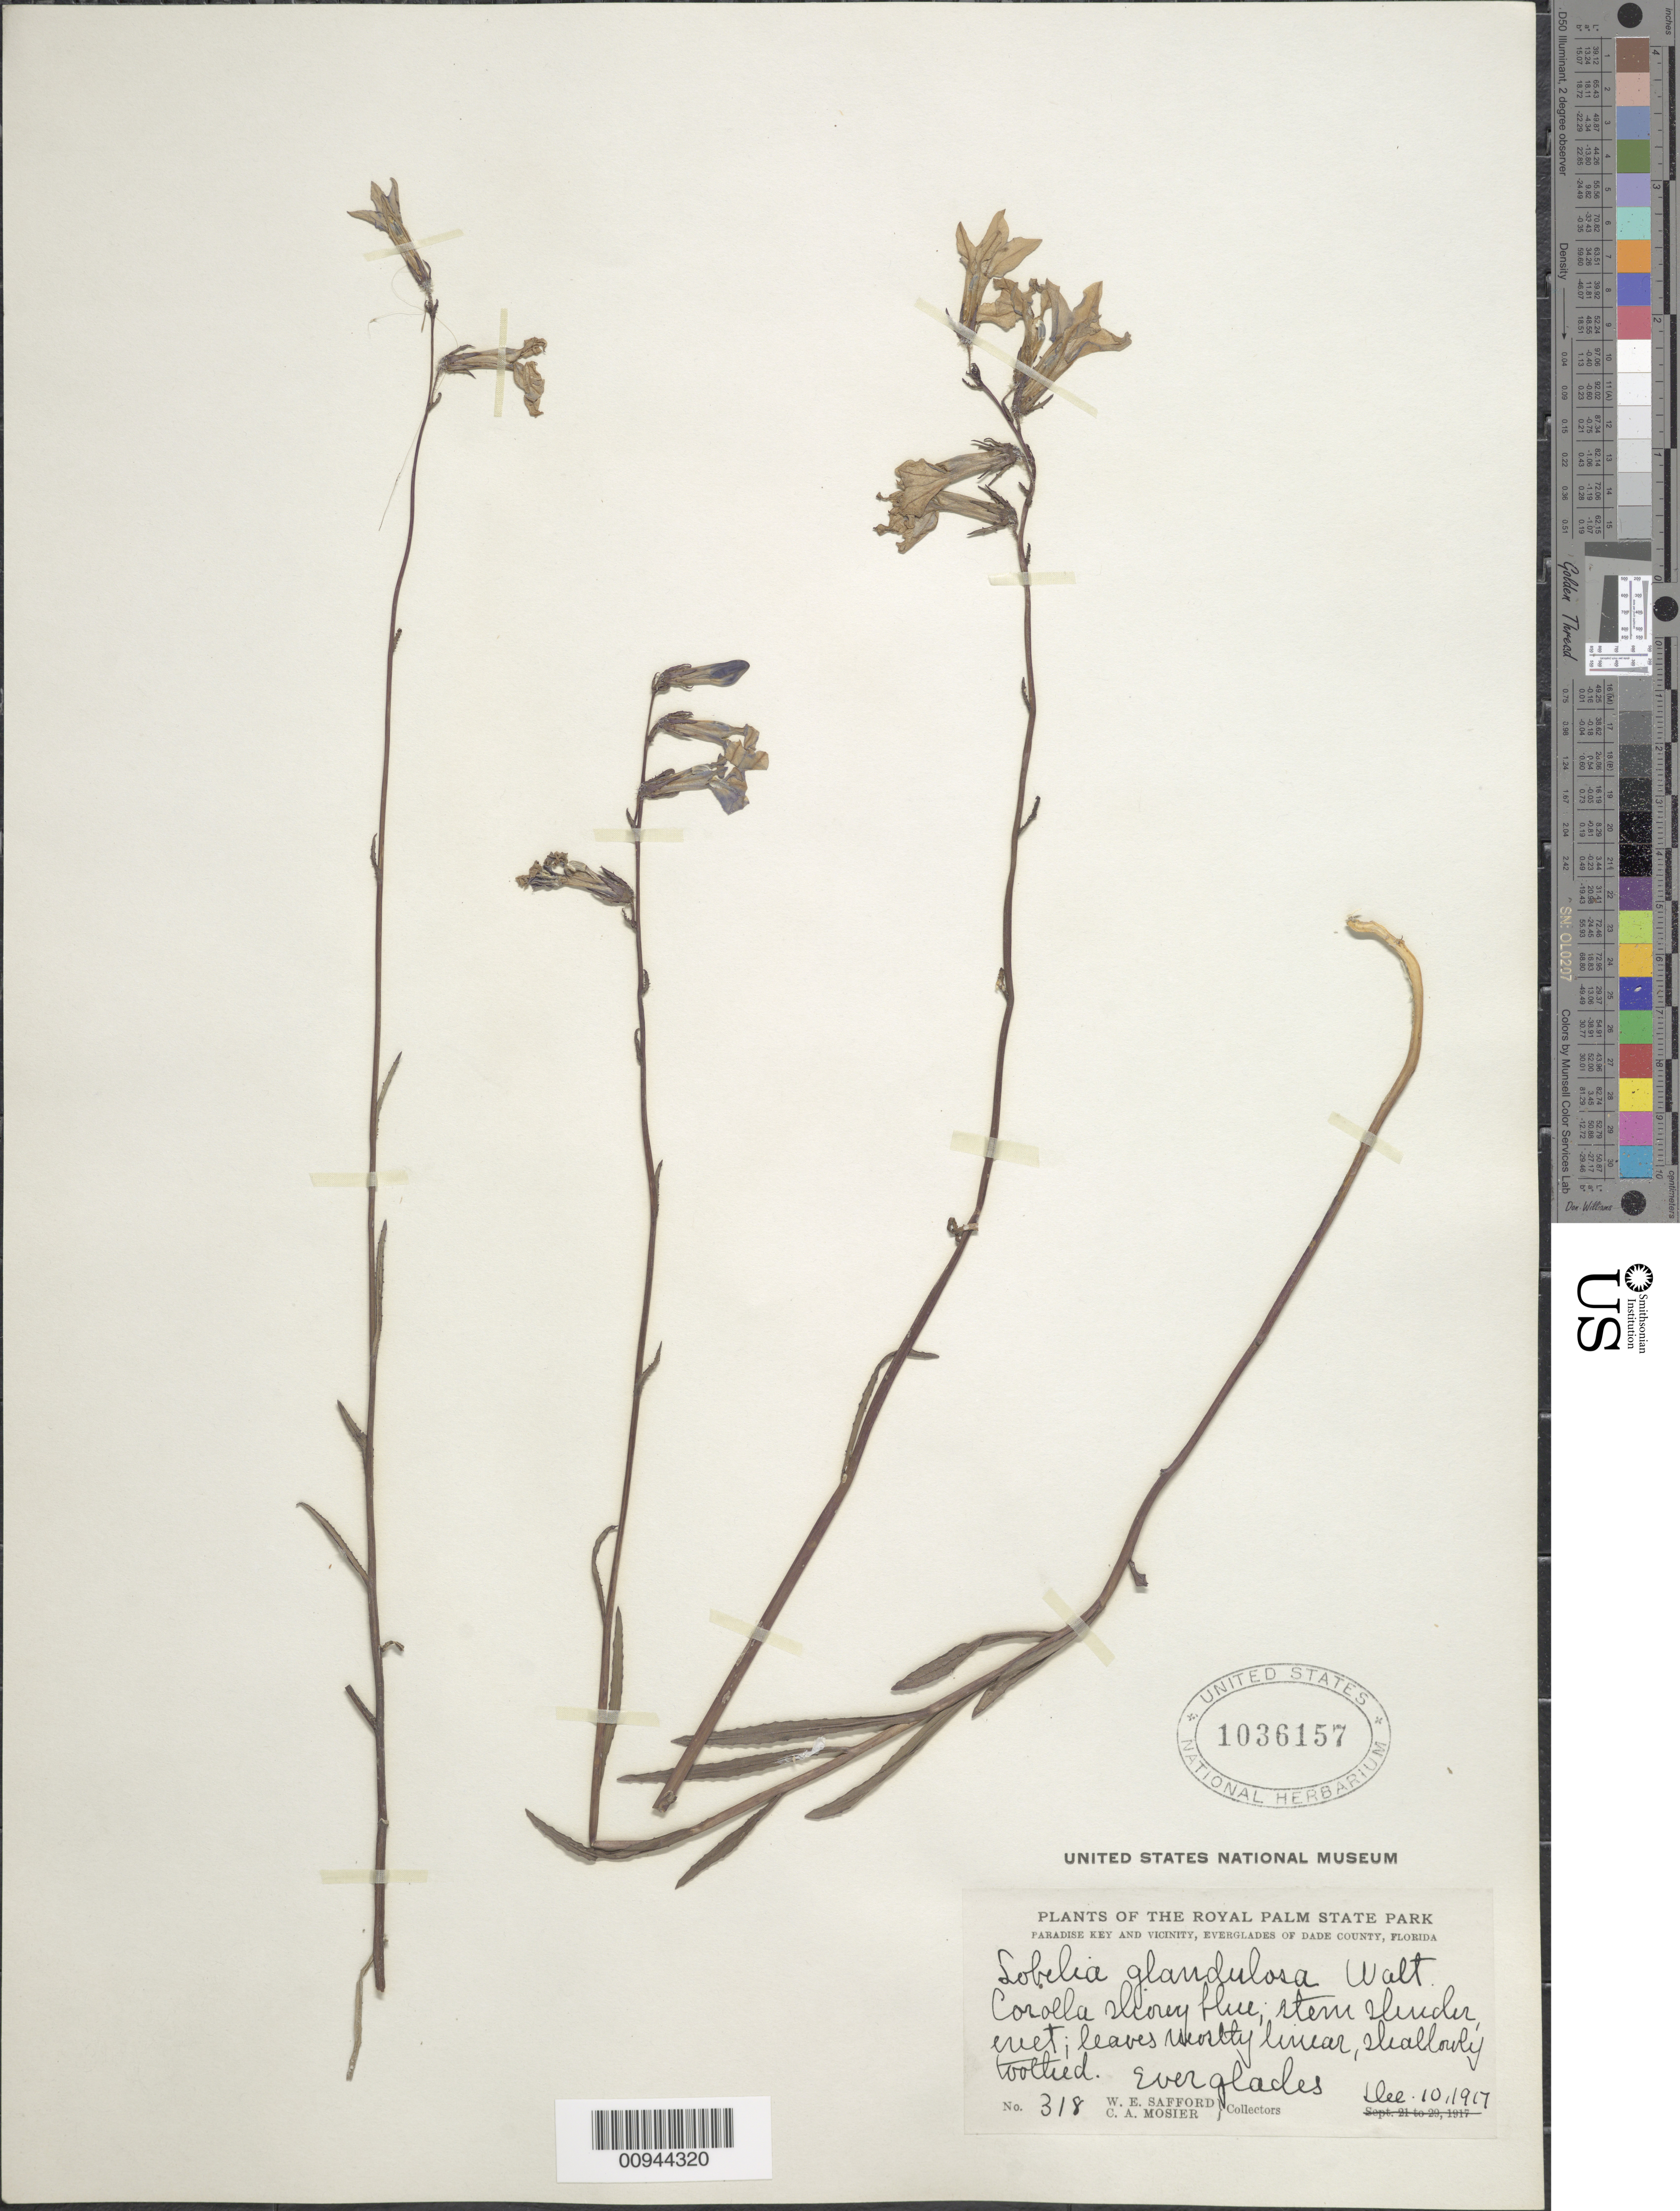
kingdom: Plantae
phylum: Tracheophyta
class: Magnoliopsida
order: Asterales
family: Campanulaceae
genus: Lobelia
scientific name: Lobelia glandulosa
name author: Walter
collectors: W. E. Safford & C. A. Mosier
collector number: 318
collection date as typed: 19 Dec 1917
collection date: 1917-12-10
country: United States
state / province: Florida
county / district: Dade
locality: Everglades, Paradise Key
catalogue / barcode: US 1036157